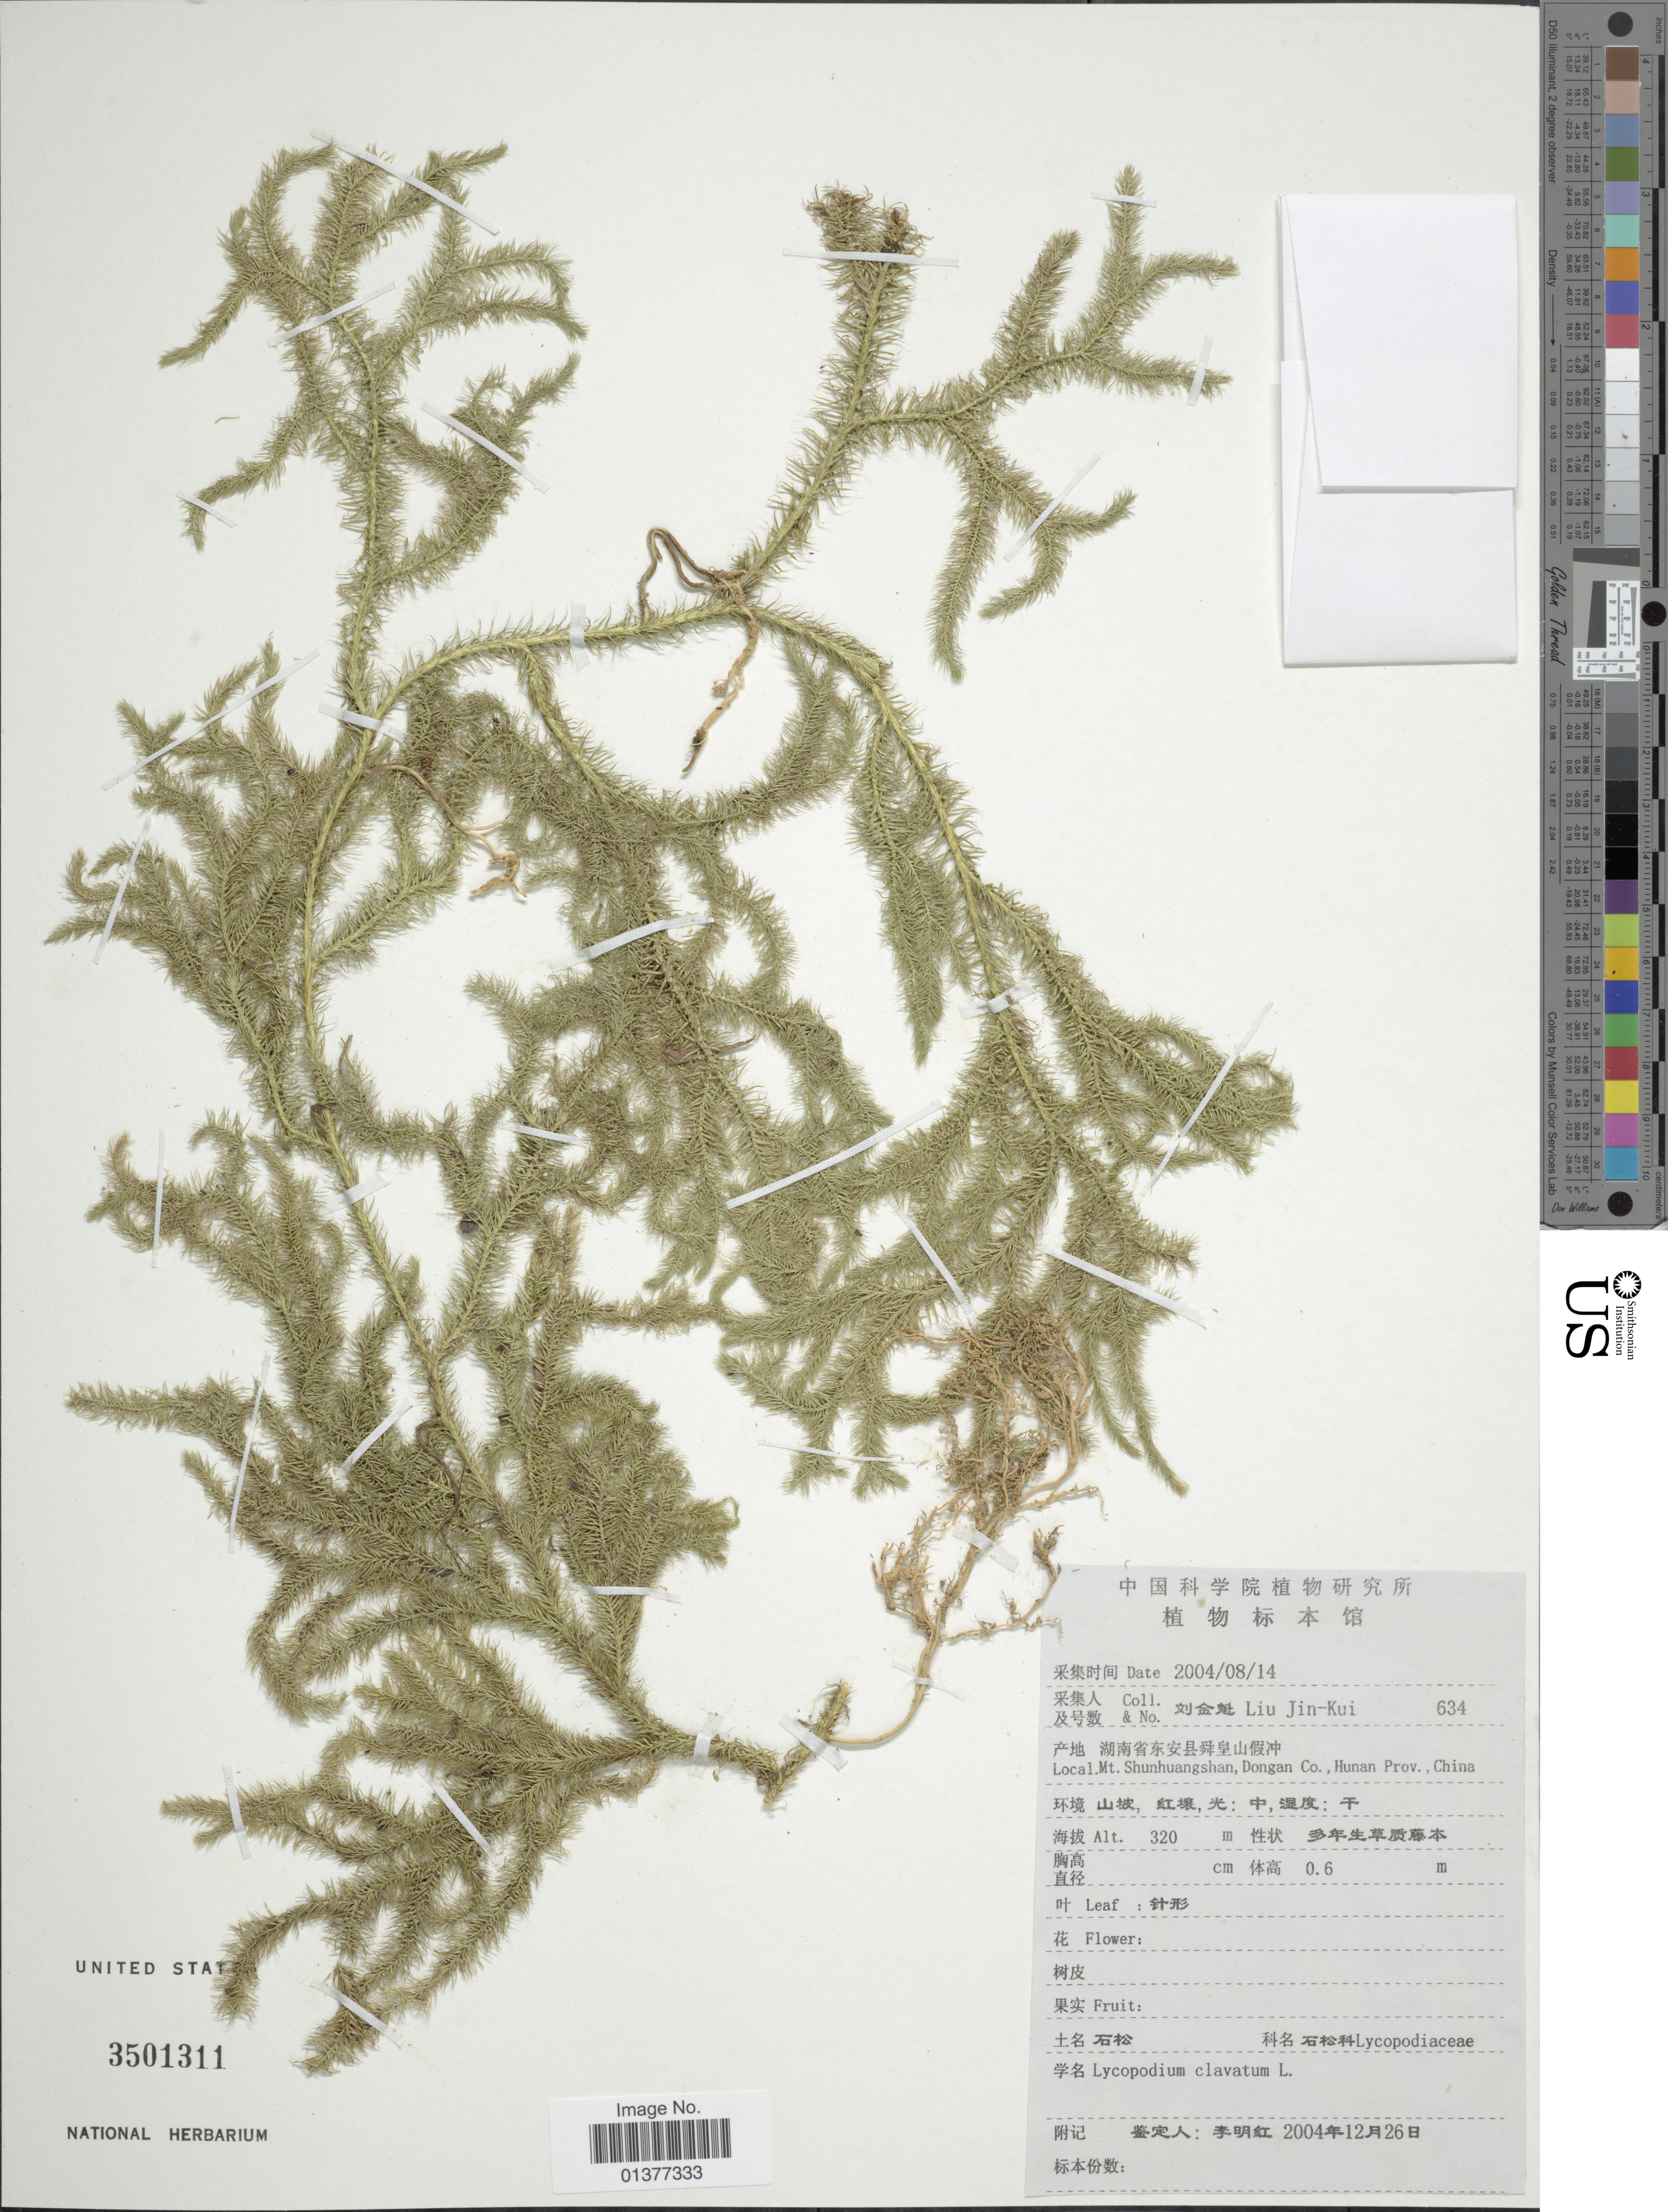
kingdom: Plantae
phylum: Tracheophyta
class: Lycopodiopsida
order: Lycopodiales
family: Lycopodiaceae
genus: Lycopodium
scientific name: Lycopodium clavatum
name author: L.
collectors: Liu Jin-Kui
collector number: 634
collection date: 2004-12-26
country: China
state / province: Hunan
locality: Mt. Shunhuangshan, Dongan Co.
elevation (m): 320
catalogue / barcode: US 3501311